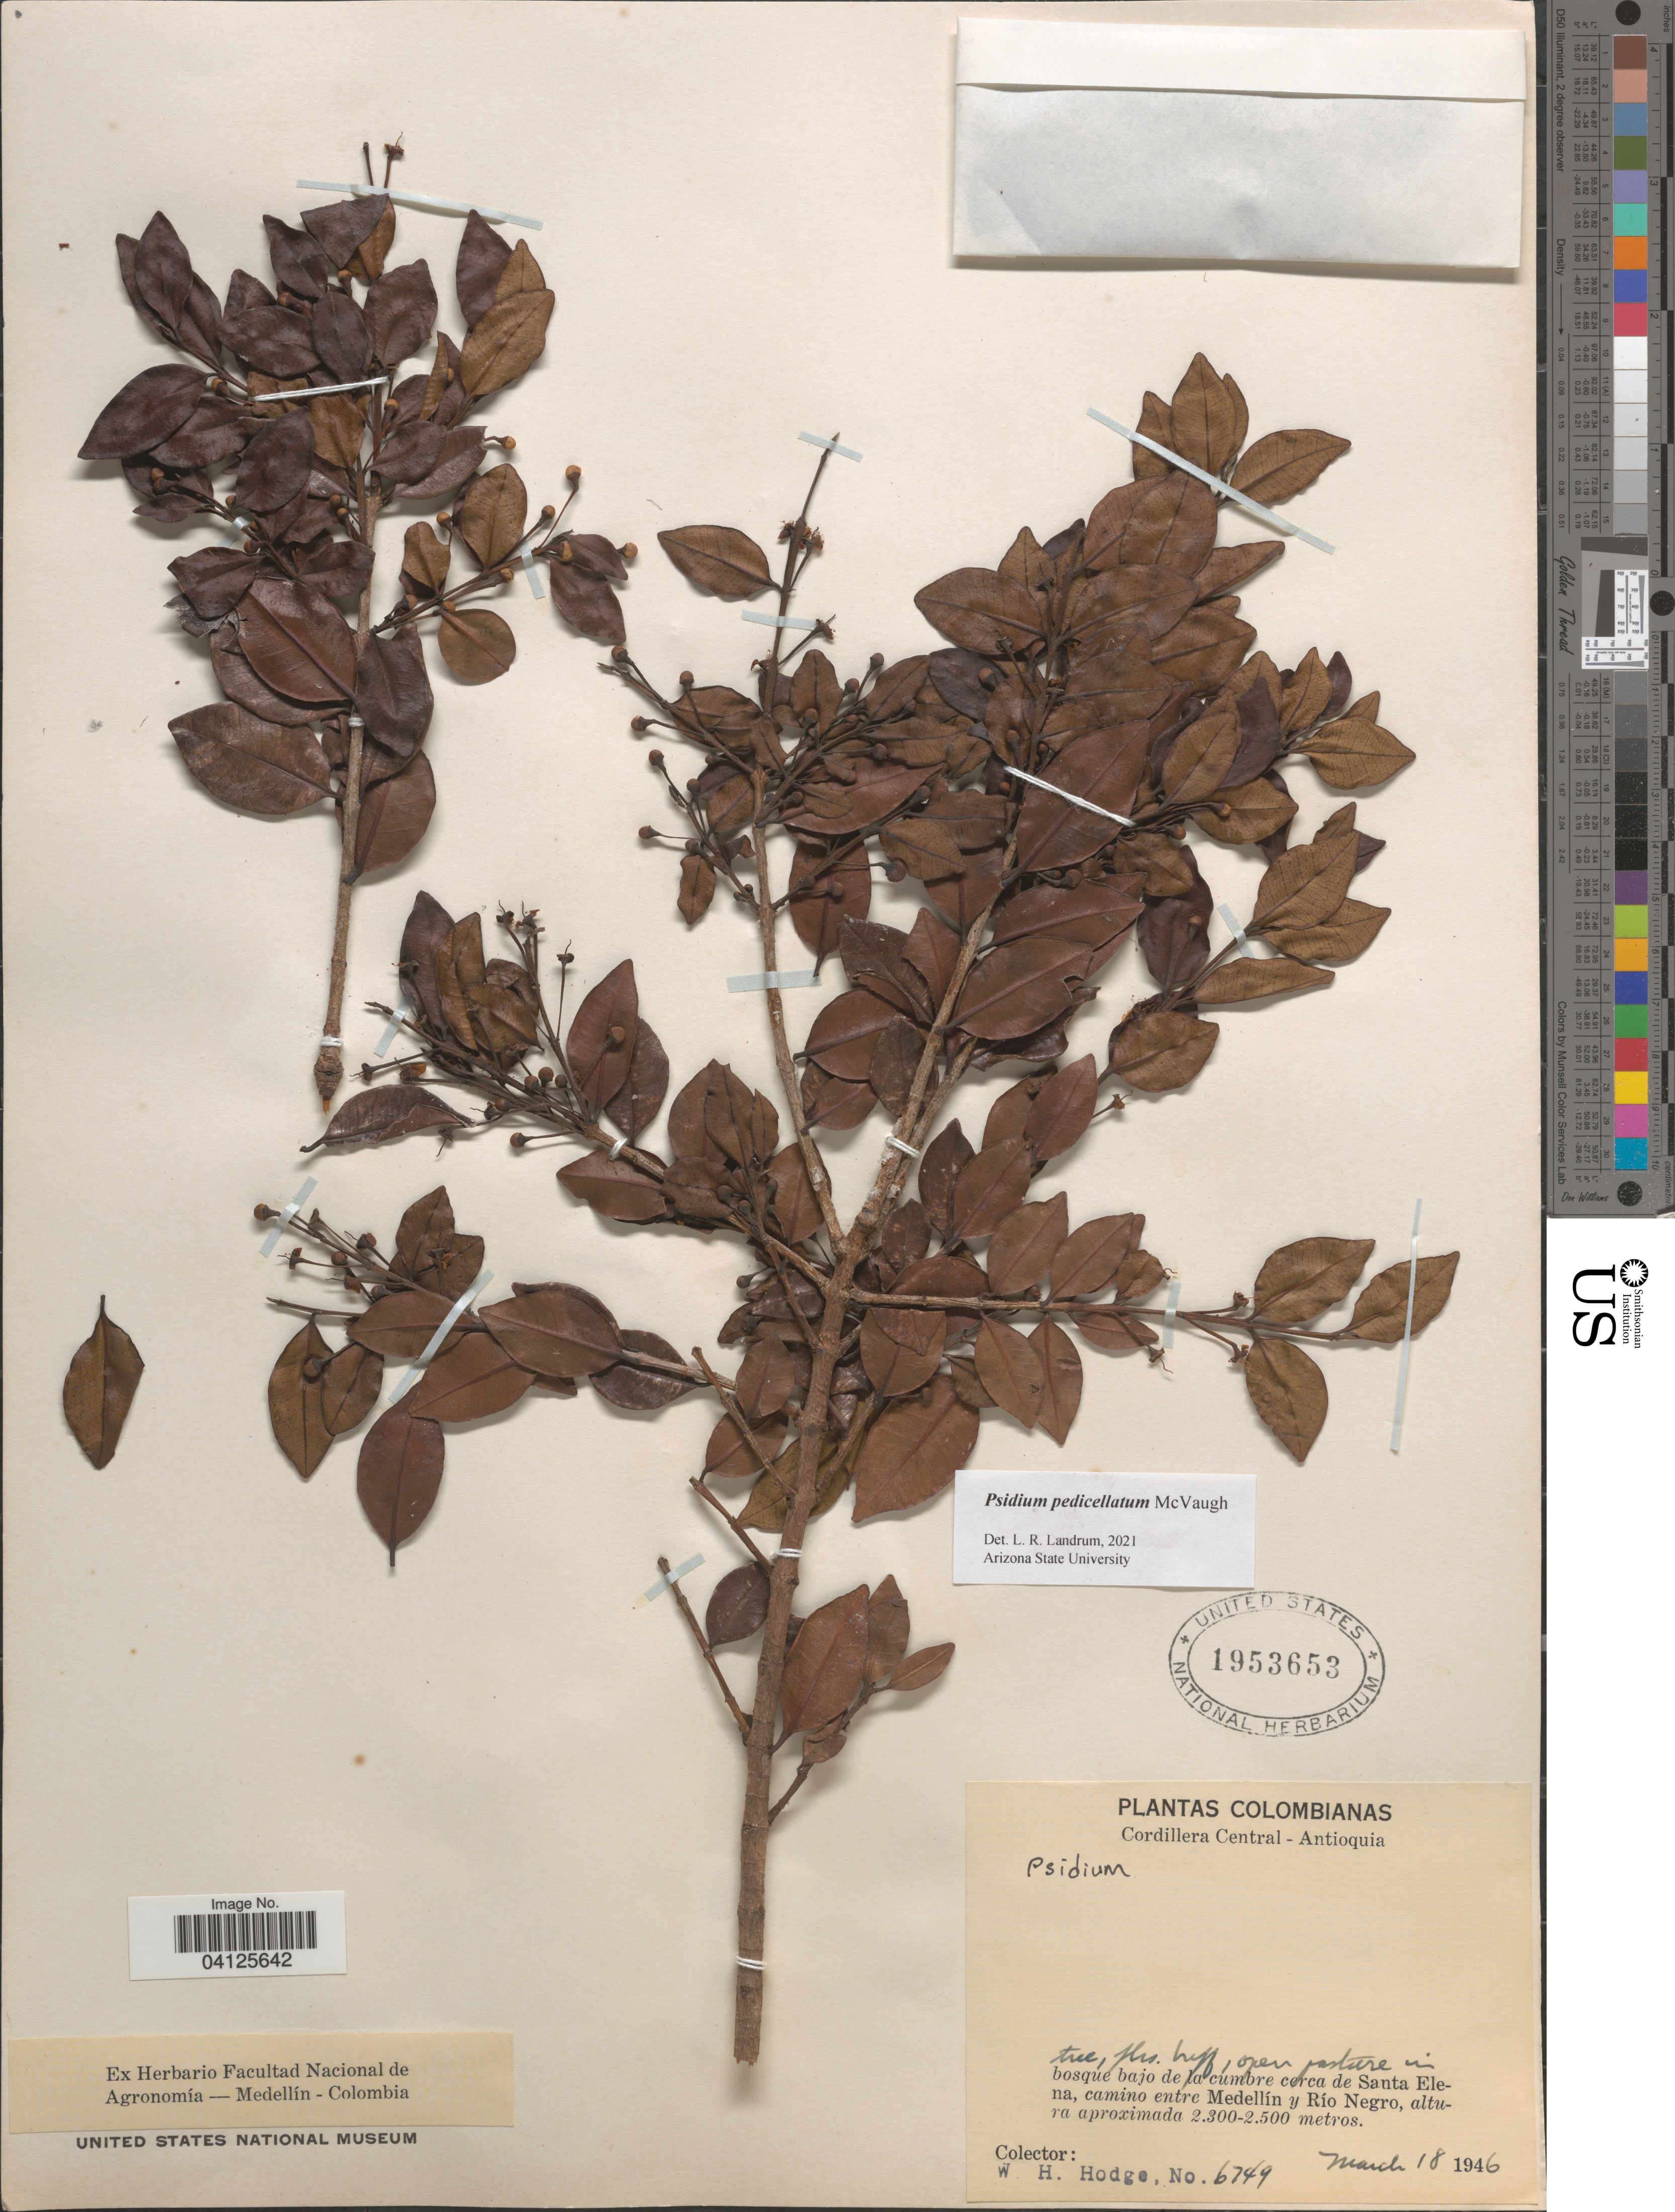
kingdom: Plantae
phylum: Tracheophyta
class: Magnoliopsida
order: Myrtales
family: Myrtaceae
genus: Psidium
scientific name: Psidium pedicellatum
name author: McVaugh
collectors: W. Hodge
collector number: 6749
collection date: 1946-03-18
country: Colombia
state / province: Antioquia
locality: Colombianas. Cordillera Central. Open pasture in bosque bajo de la cumbre cerca de Santa Elena, camino entre Medellín y río Negro.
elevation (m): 2300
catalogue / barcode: US 1953653